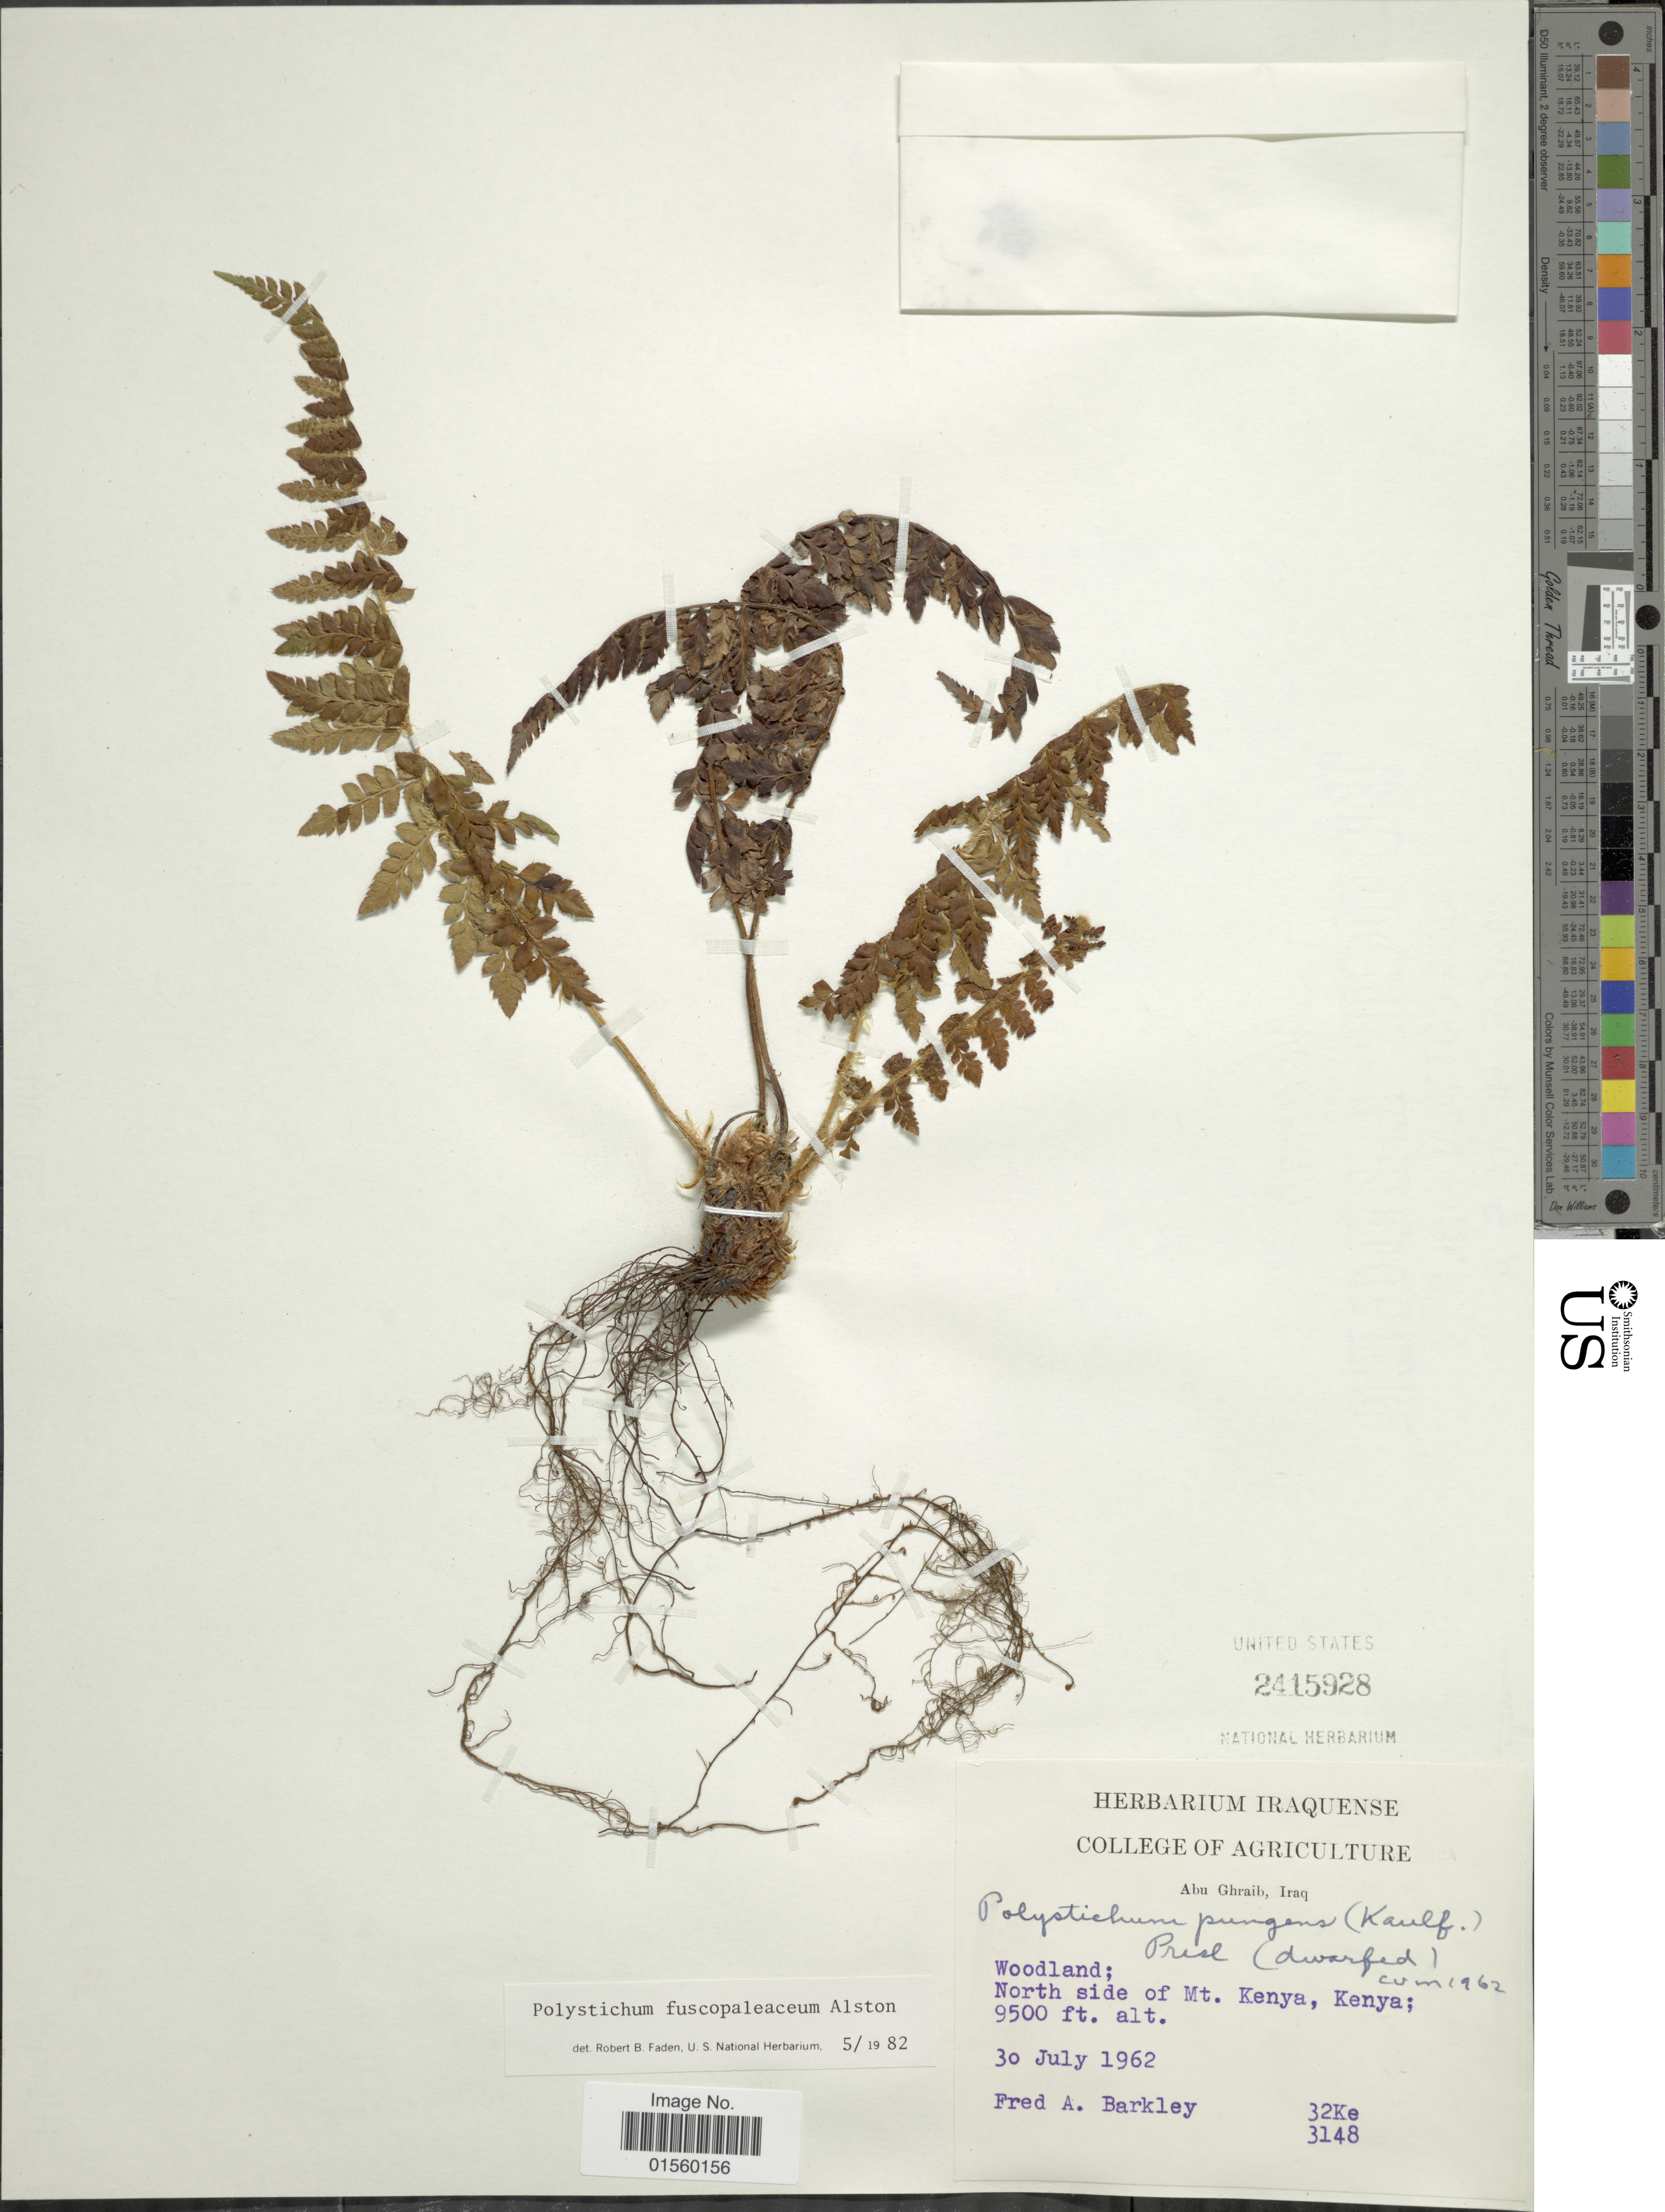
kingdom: Plantae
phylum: Tracheophyta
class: Polypodiopsida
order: Polypodiales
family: Dryopteridaceae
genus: Polystichum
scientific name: Polystichum fuscopaleaceum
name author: Alston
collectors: F. A. Barkley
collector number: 32Ke/3148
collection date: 1962-07-30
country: Kenya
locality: Woodland; North side of Mt. Kenya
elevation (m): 2896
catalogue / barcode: US 2415928